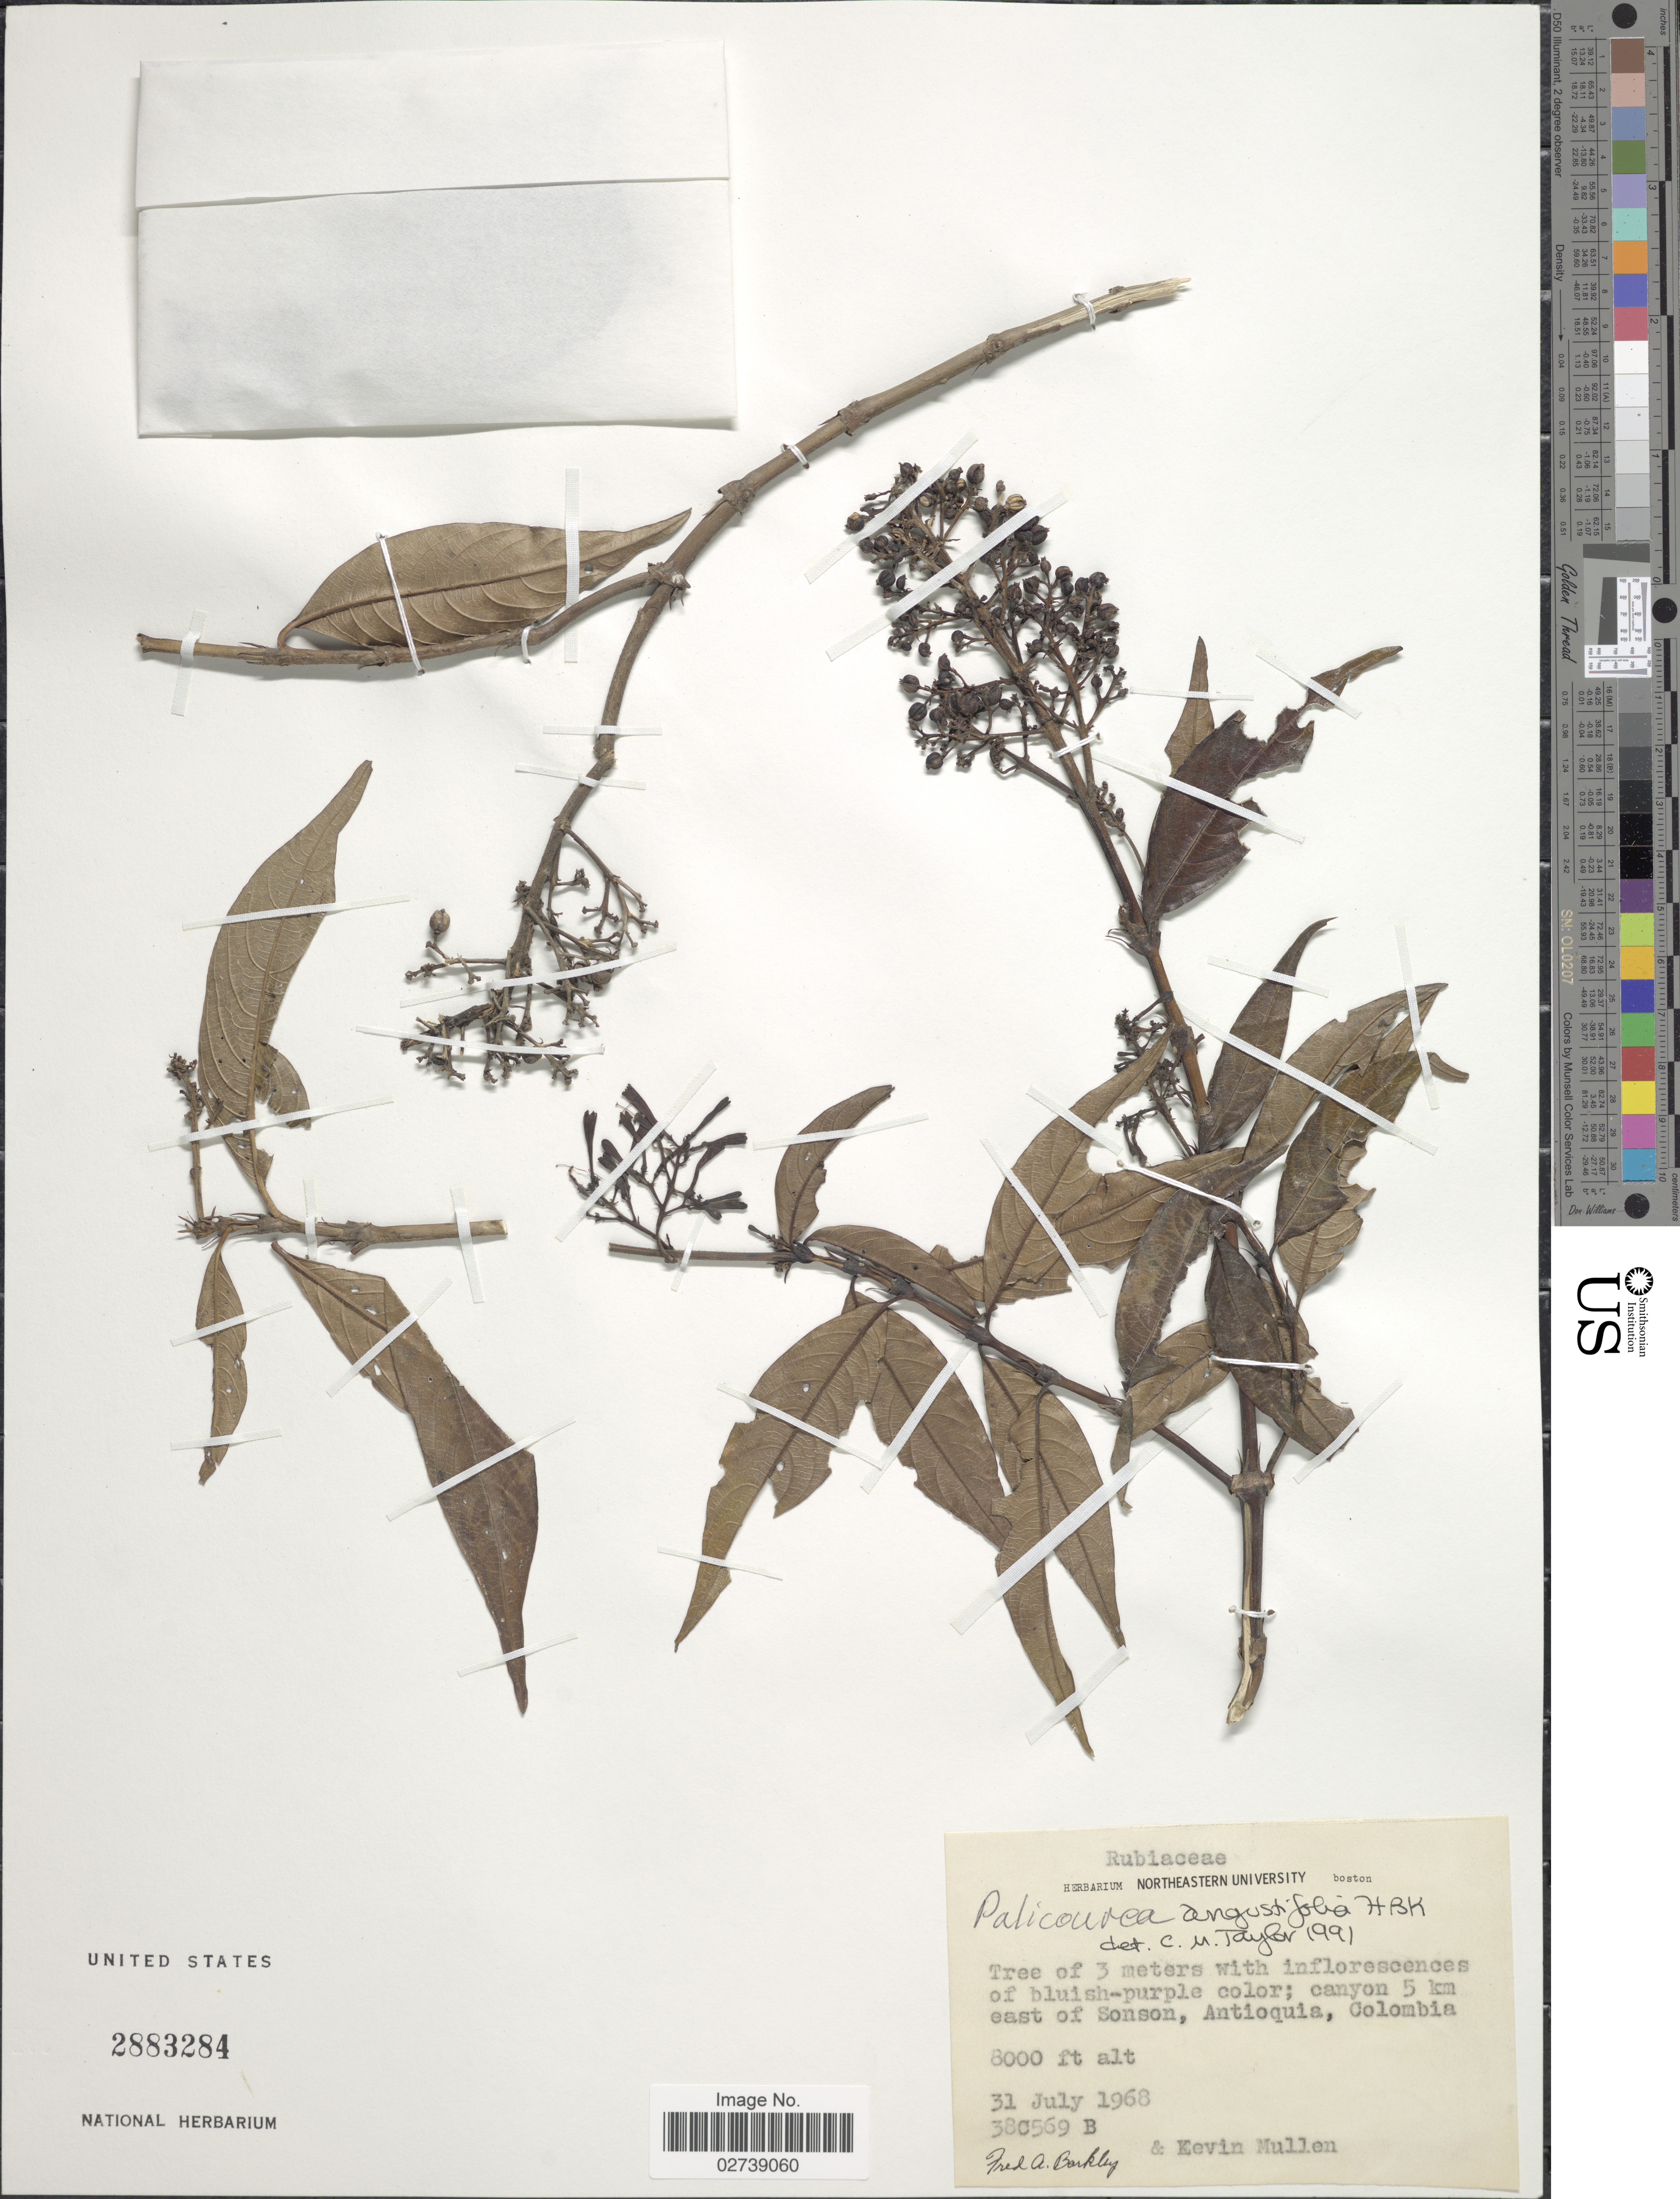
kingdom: Plantae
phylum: Tracheophyta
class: Magnoliopsida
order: Gentianales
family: Rubiaceae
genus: Palicourea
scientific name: Palicourea angustifolia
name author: Kunth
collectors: F. A. Barkley & K. Mullen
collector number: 380569B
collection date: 1968-07-31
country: Colombia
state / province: Antioquia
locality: Canyon 5 km east of Sonson, Antioquia, Colombia.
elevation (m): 2438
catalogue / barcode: US 2883284